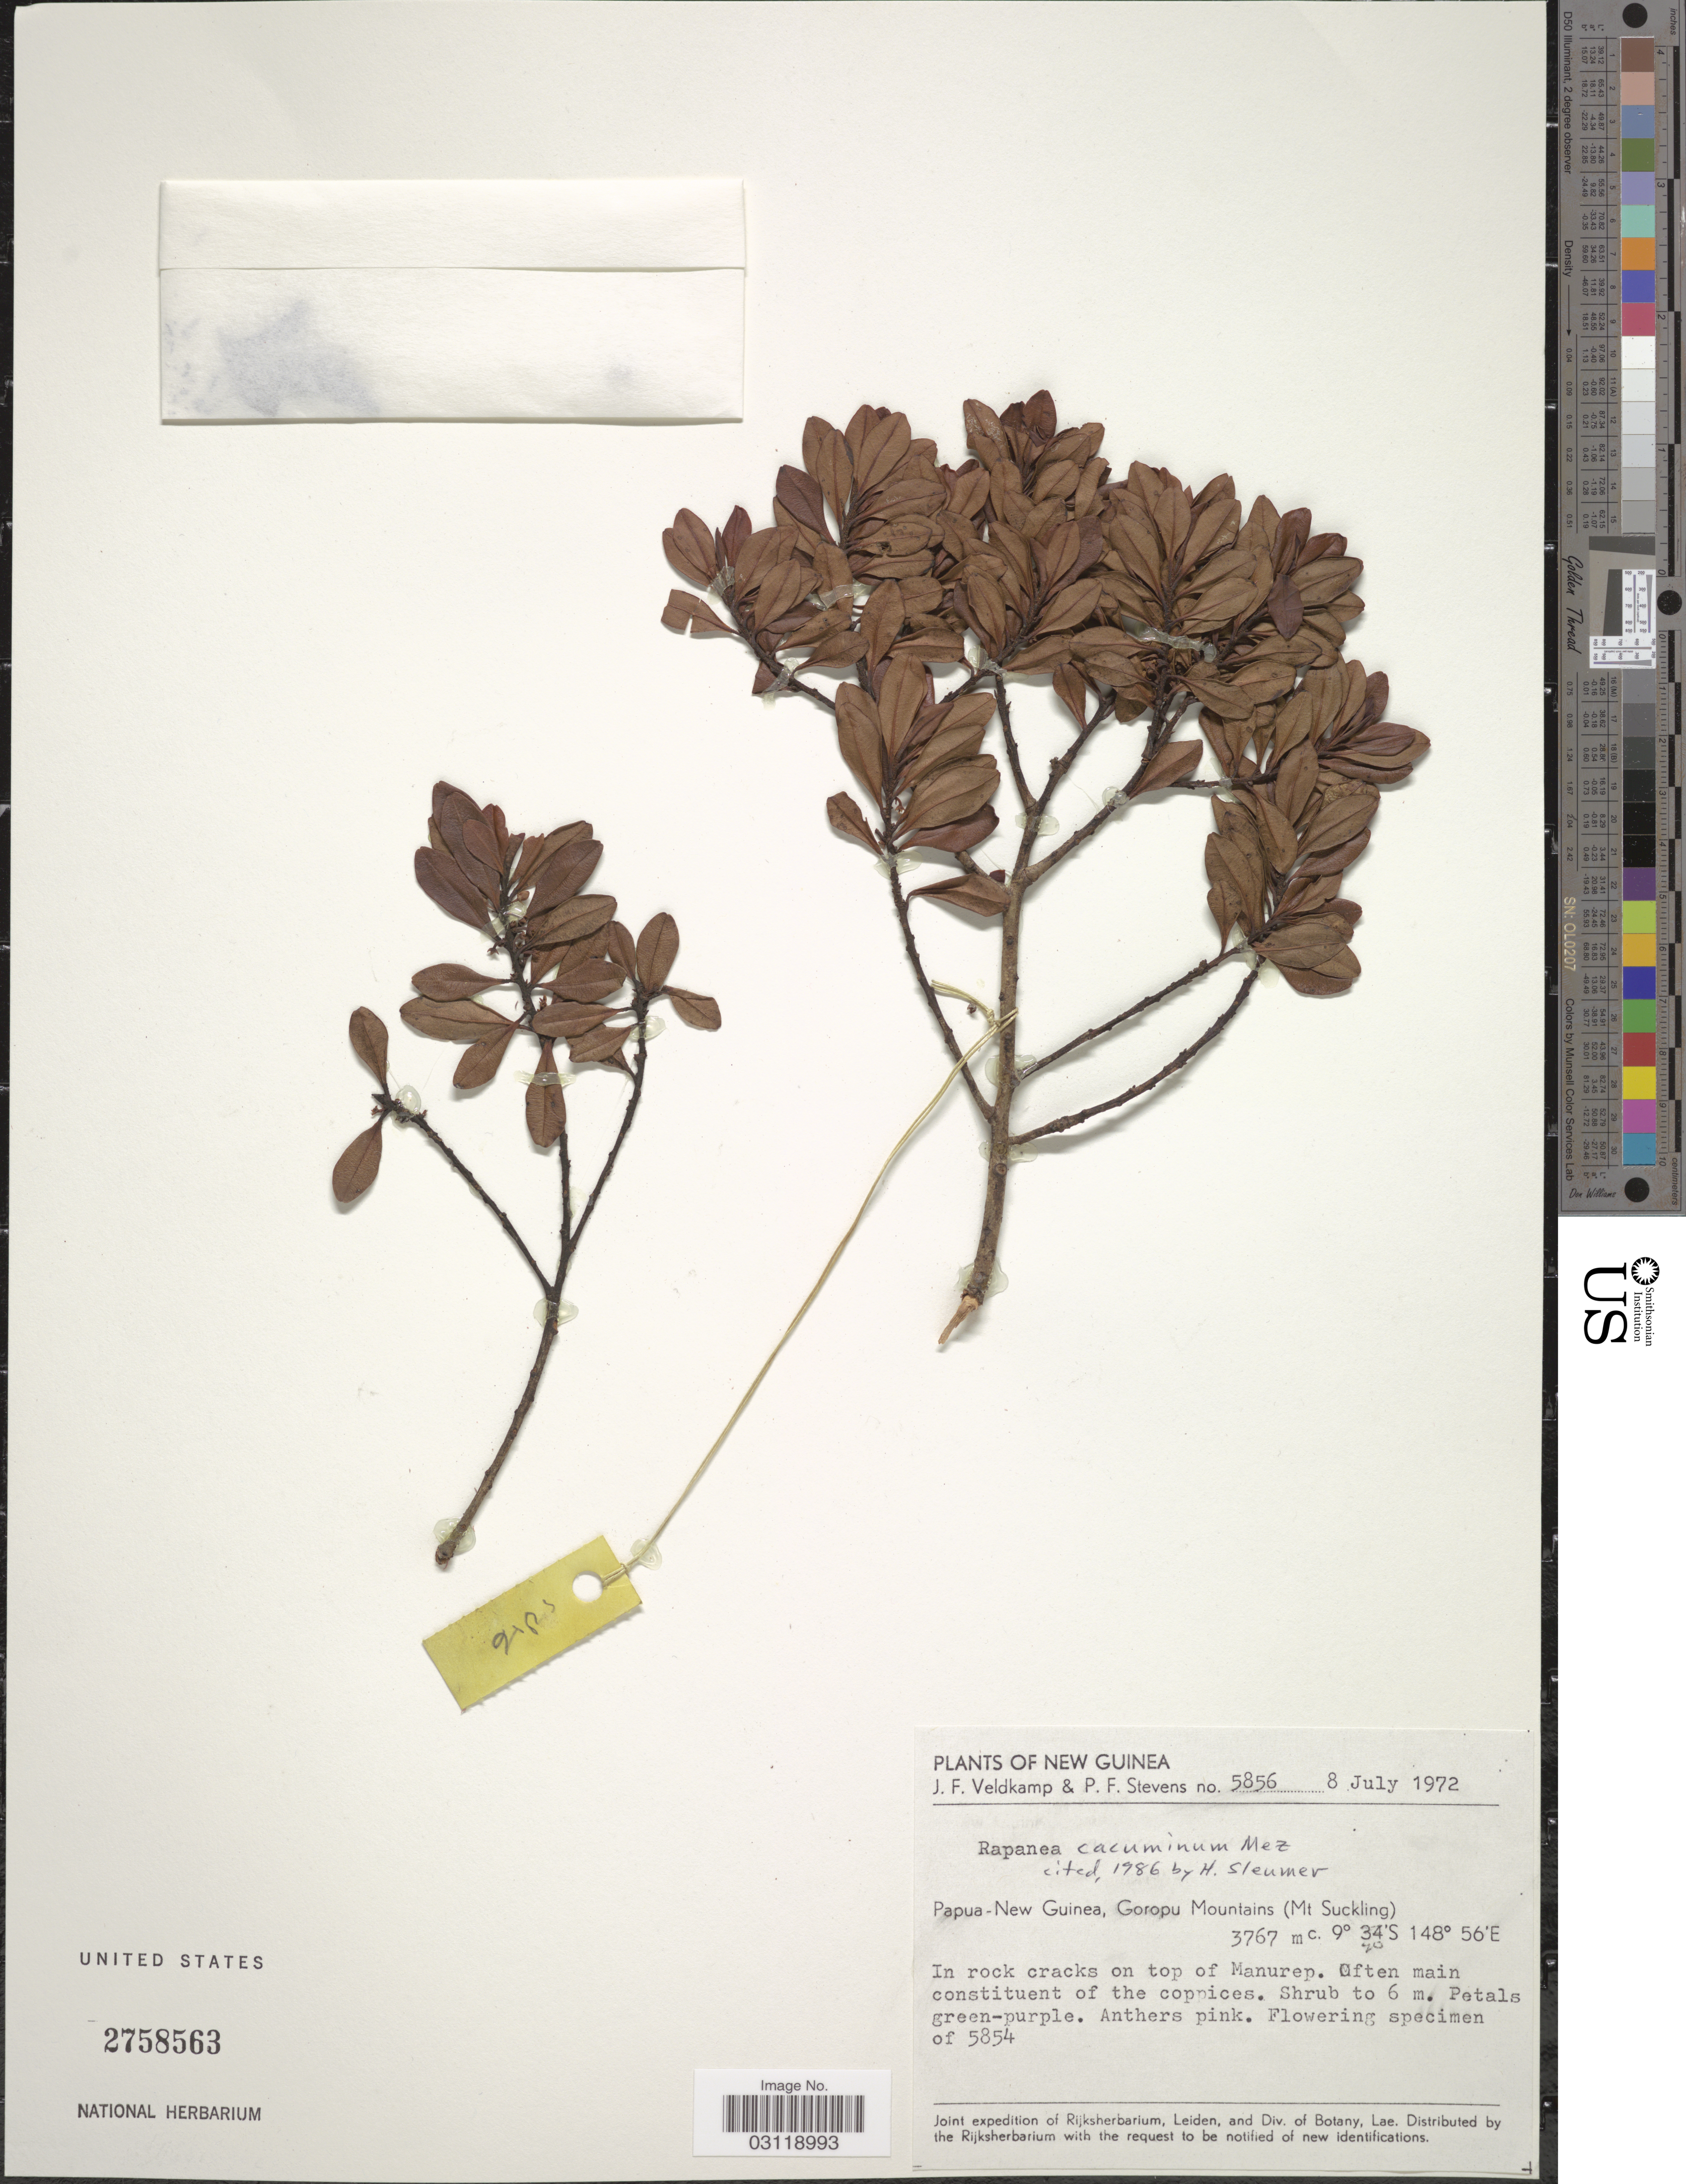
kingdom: Plantae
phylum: Tracheophyta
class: Magnoliopsida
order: Ericales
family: Primulaceae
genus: Rapanea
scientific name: Rapanea cacuminum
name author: Mez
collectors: J. F. Veldkamp & P. F. Stevens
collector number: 5856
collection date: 1972-07-08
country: Papua New Guinea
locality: New Guinea. Goropu Mountains (Mt Suckling). On top of Manurep.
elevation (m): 3767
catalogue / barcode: US 2758563